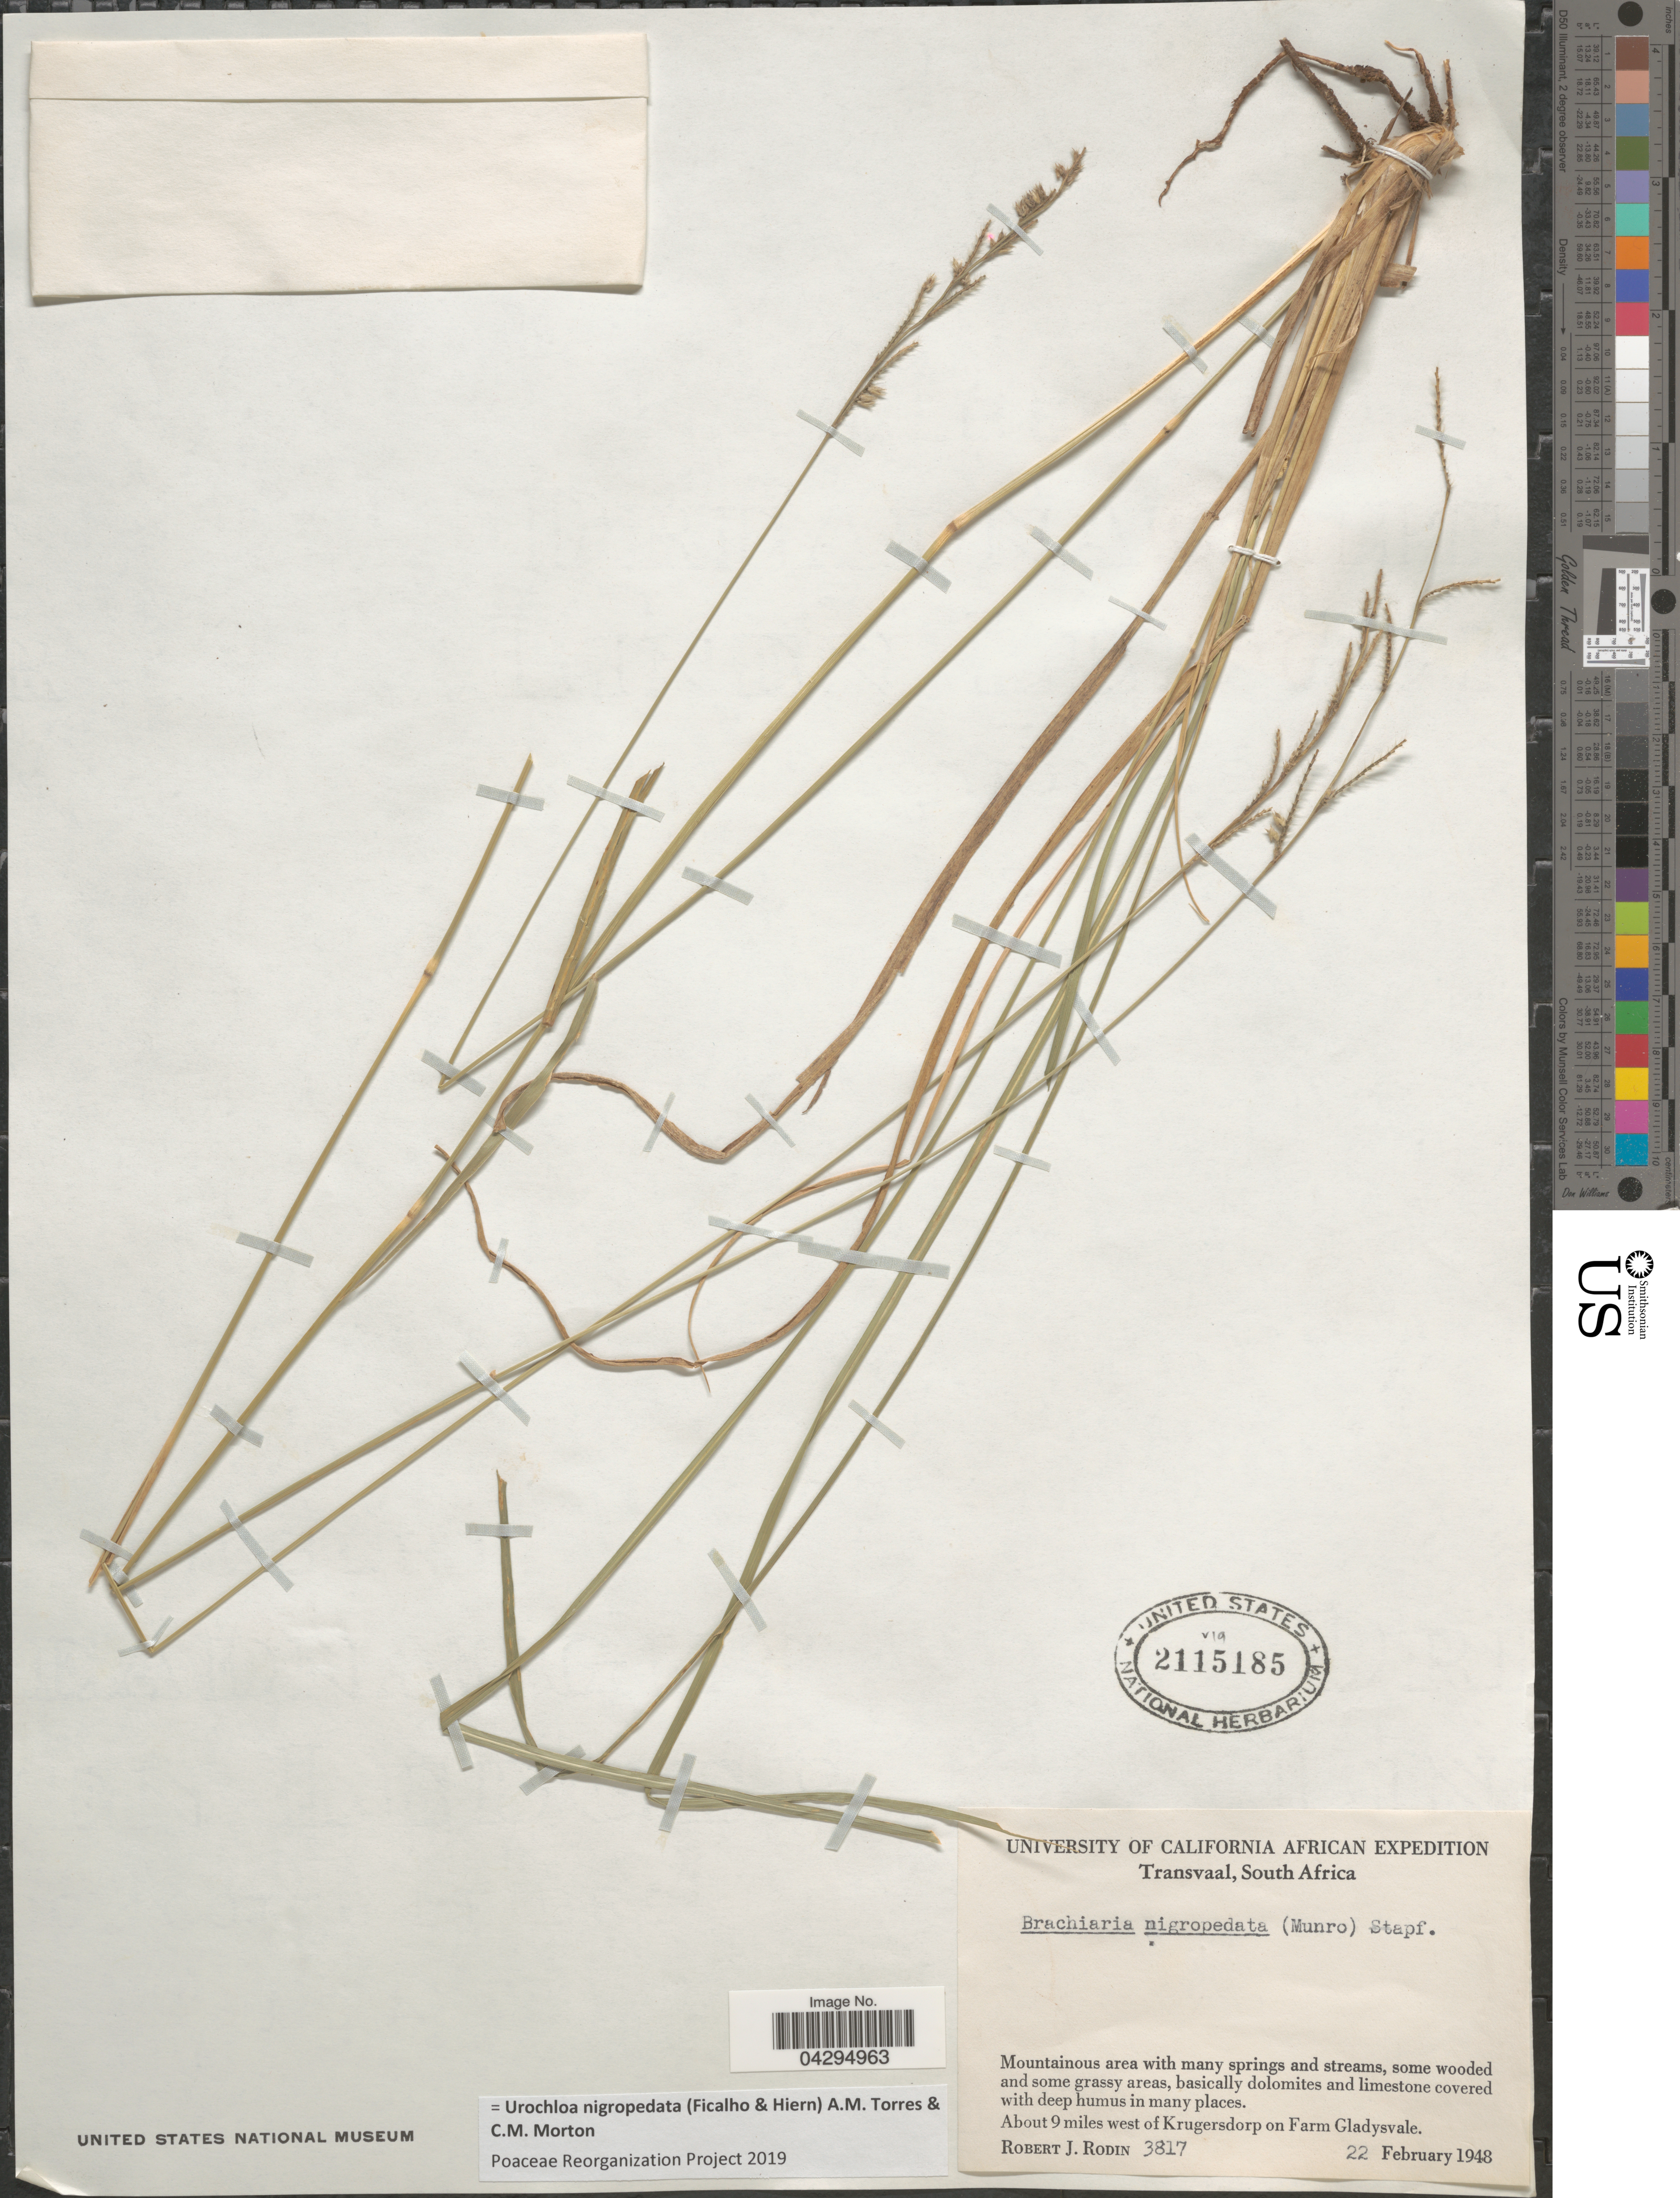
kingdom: Plantae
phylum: Tracheophyta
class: Liliopsida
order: Poales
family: Poaceae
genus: Urochloa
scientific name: Urochloa nigropedata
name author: (Ficalho & Hiern) A.M. Torres & C.M. Morton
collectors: R. J. Rodin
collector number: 3817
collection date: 1948-02-22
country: South Africa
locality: University of California African Expedition. Transvaal. About 9 miles west of Krugersdorp on Farm Gladysvale.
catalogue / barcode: US 2115185